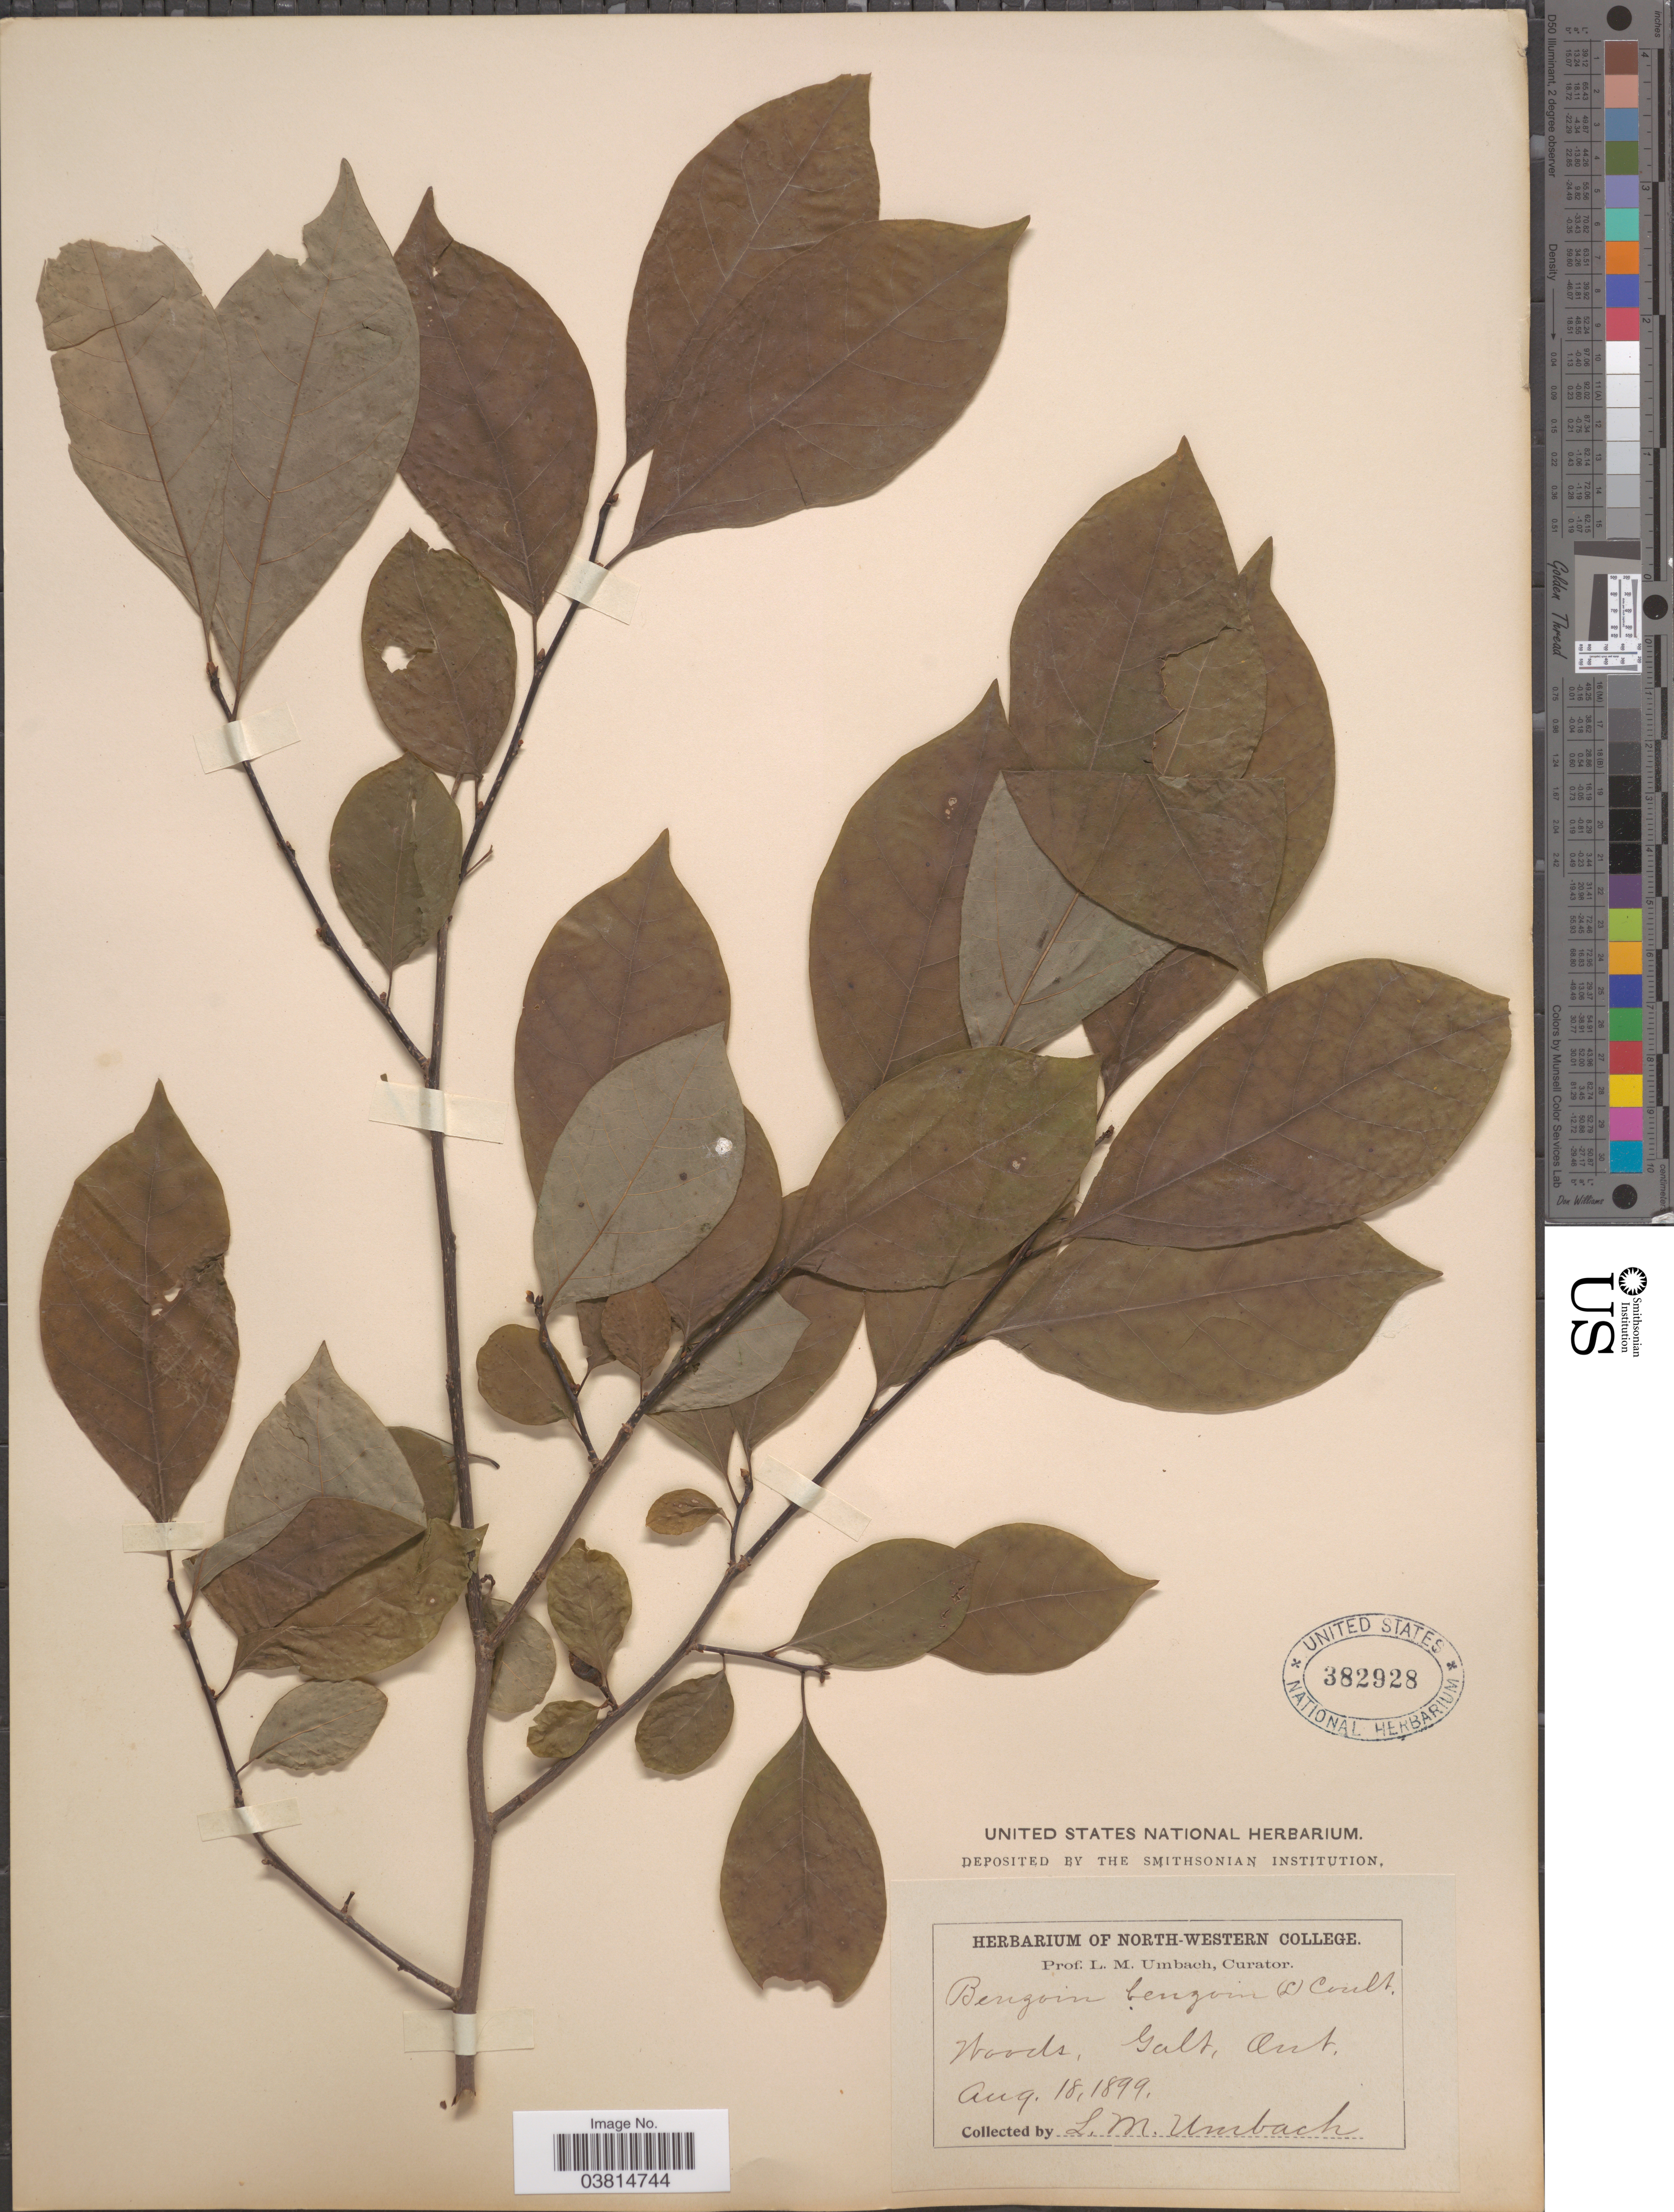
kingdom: Plantae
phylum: Tracheophyta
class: Magnoliopsida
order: Laurales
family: Lauraceae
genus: Lindera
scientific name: Lindera benzoin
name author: (L.) Blume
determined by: Strong, M. T., (US), Smithsonian Institution - National Museum of Natural History (UNITED STATES)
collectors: L. M. Umbach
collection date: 1899-08-18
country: Canada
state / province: Ontario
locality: Galt.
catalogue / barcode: US 382928